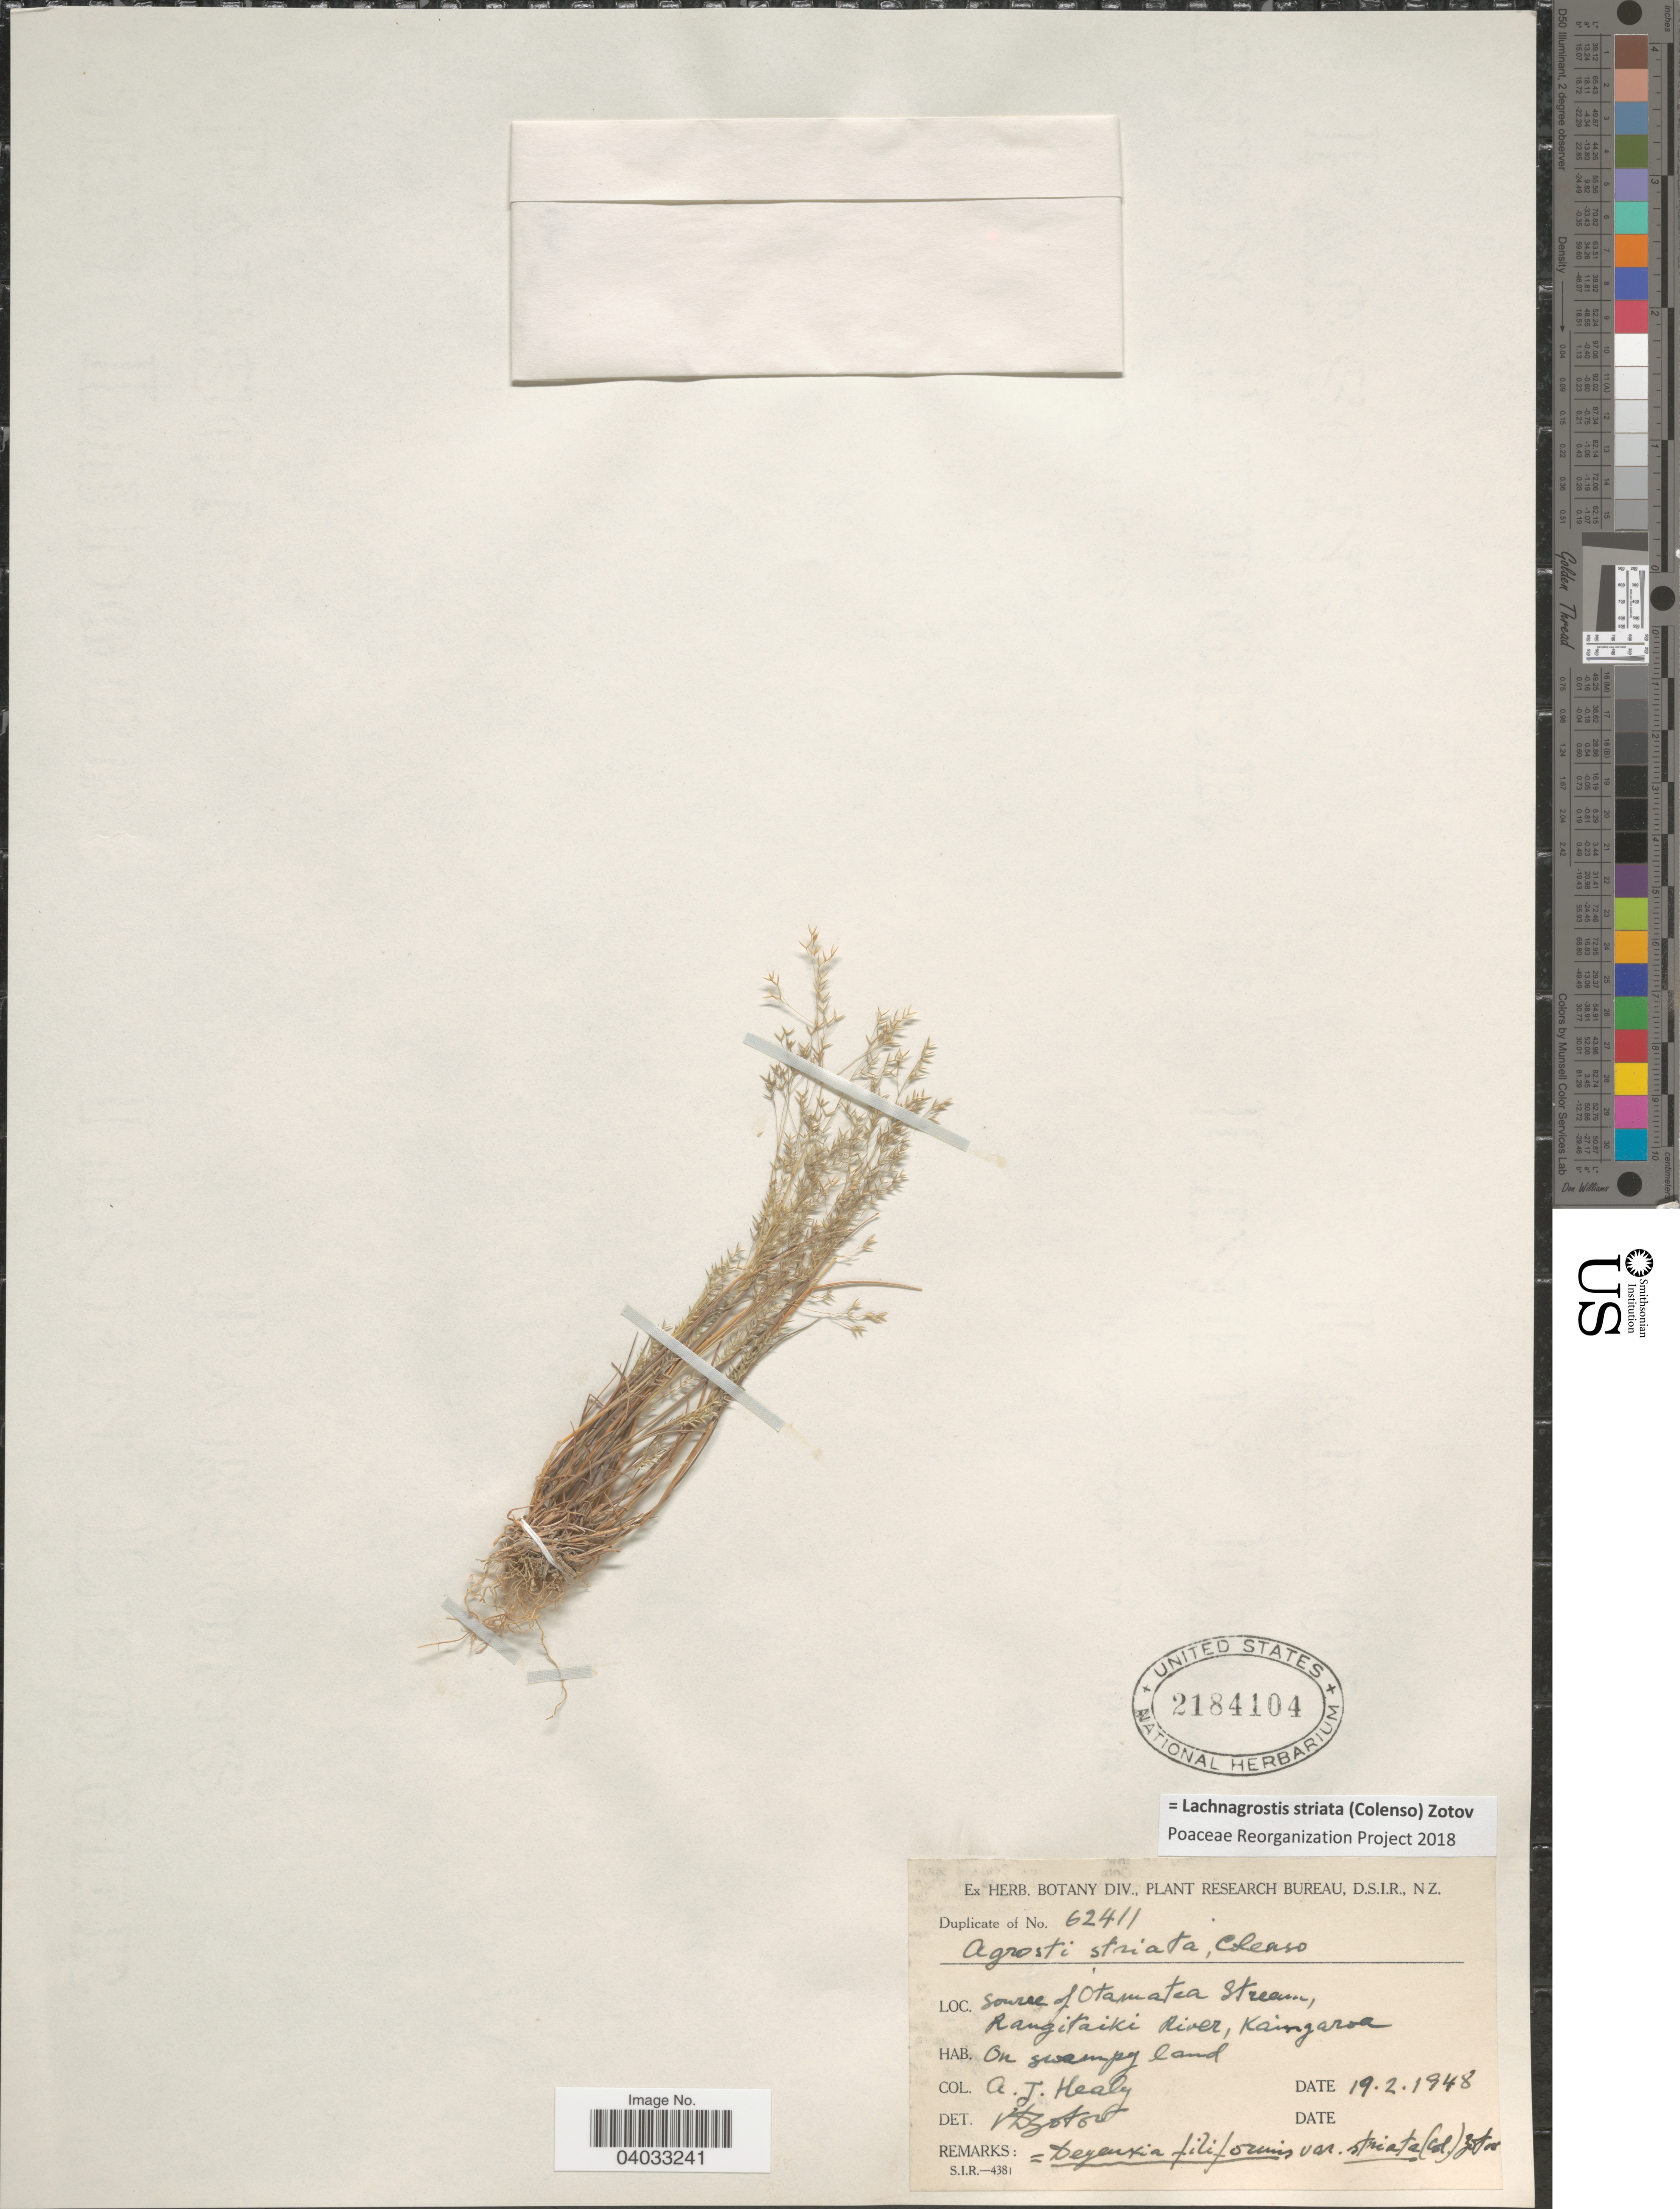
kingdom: Plantae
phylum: Tracheophyta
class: Liliopsida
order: Poales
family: Poaceae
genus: Lachnagrostis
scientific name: Lachnagrostis striata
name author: (Colenso) Zotov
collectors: A. Healy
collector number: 62411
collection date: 1948-02-19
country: New Zealand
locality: Source of Otamatea Stream, Rangitaiki River, Kaingaroa.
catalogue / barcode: US 2184104